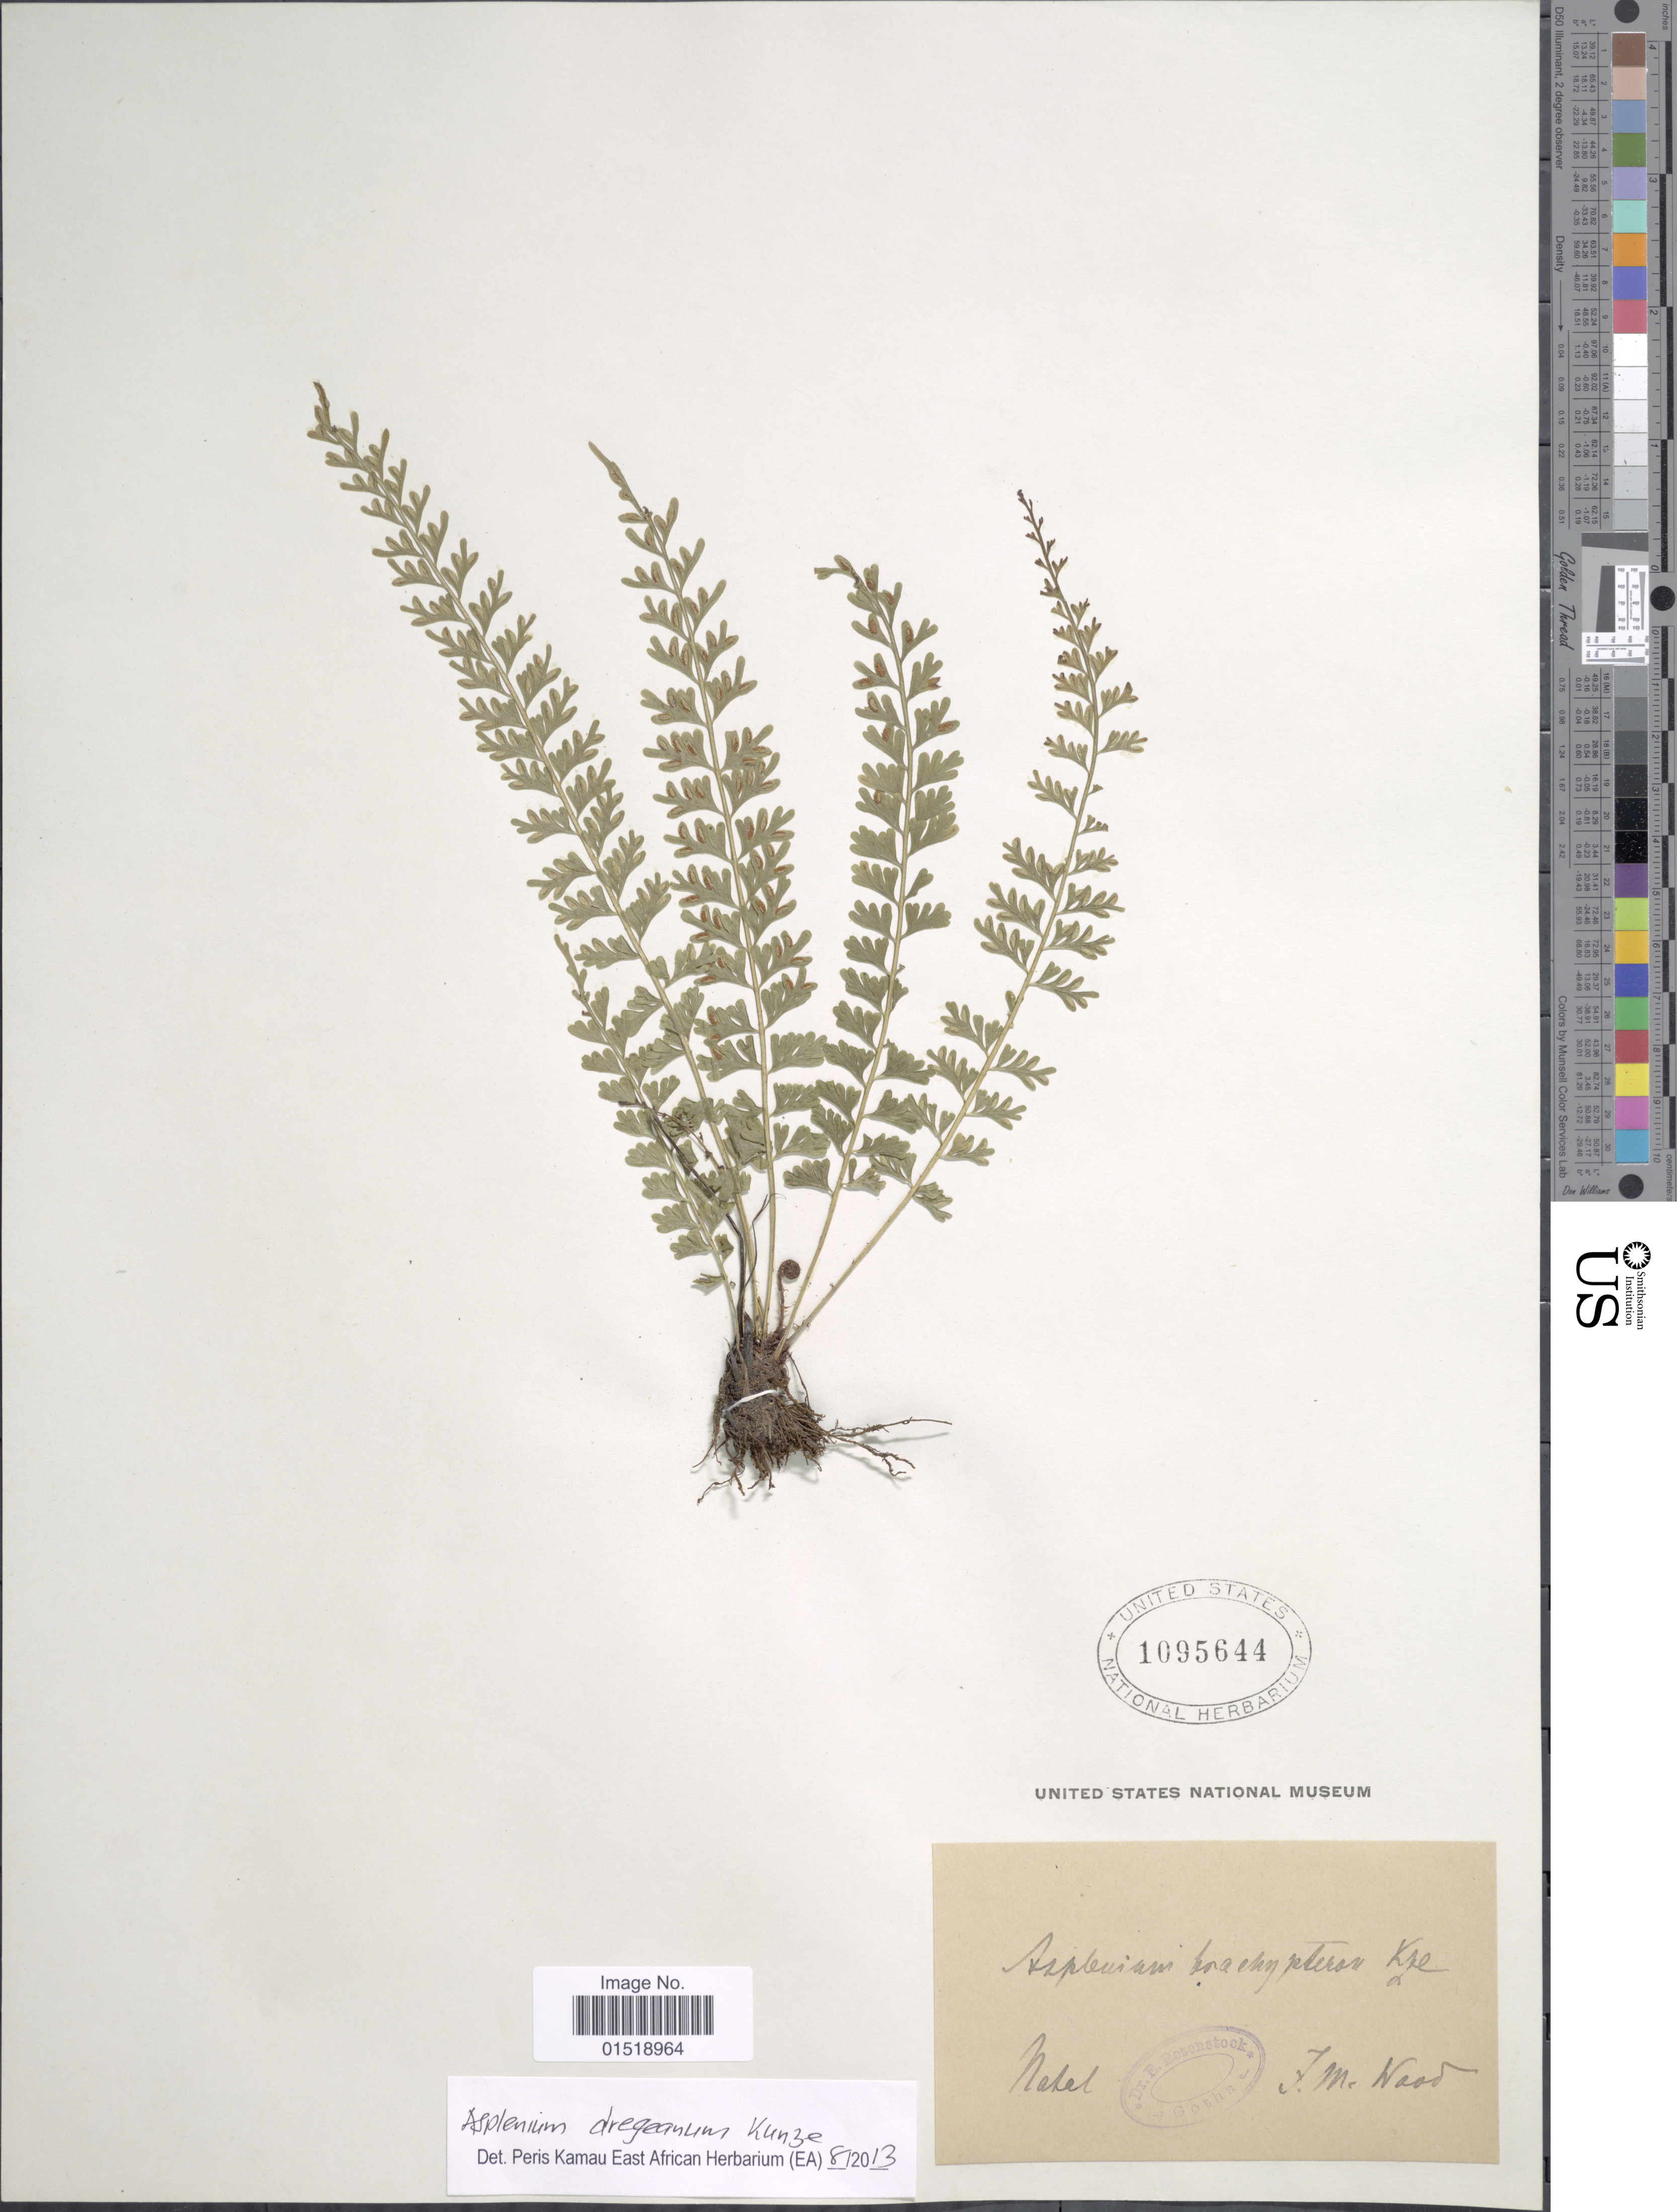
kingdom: Plantae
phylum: Tracheophyta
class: Polypodiopsida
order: Polypodiales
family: Aspleniaceae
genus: Asplenium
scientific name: Asplenium dregeanum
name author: Kunze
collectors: F. Wood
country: South Africa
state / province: KwaZulu-Natal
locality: Natal.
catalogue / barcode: US 1095644